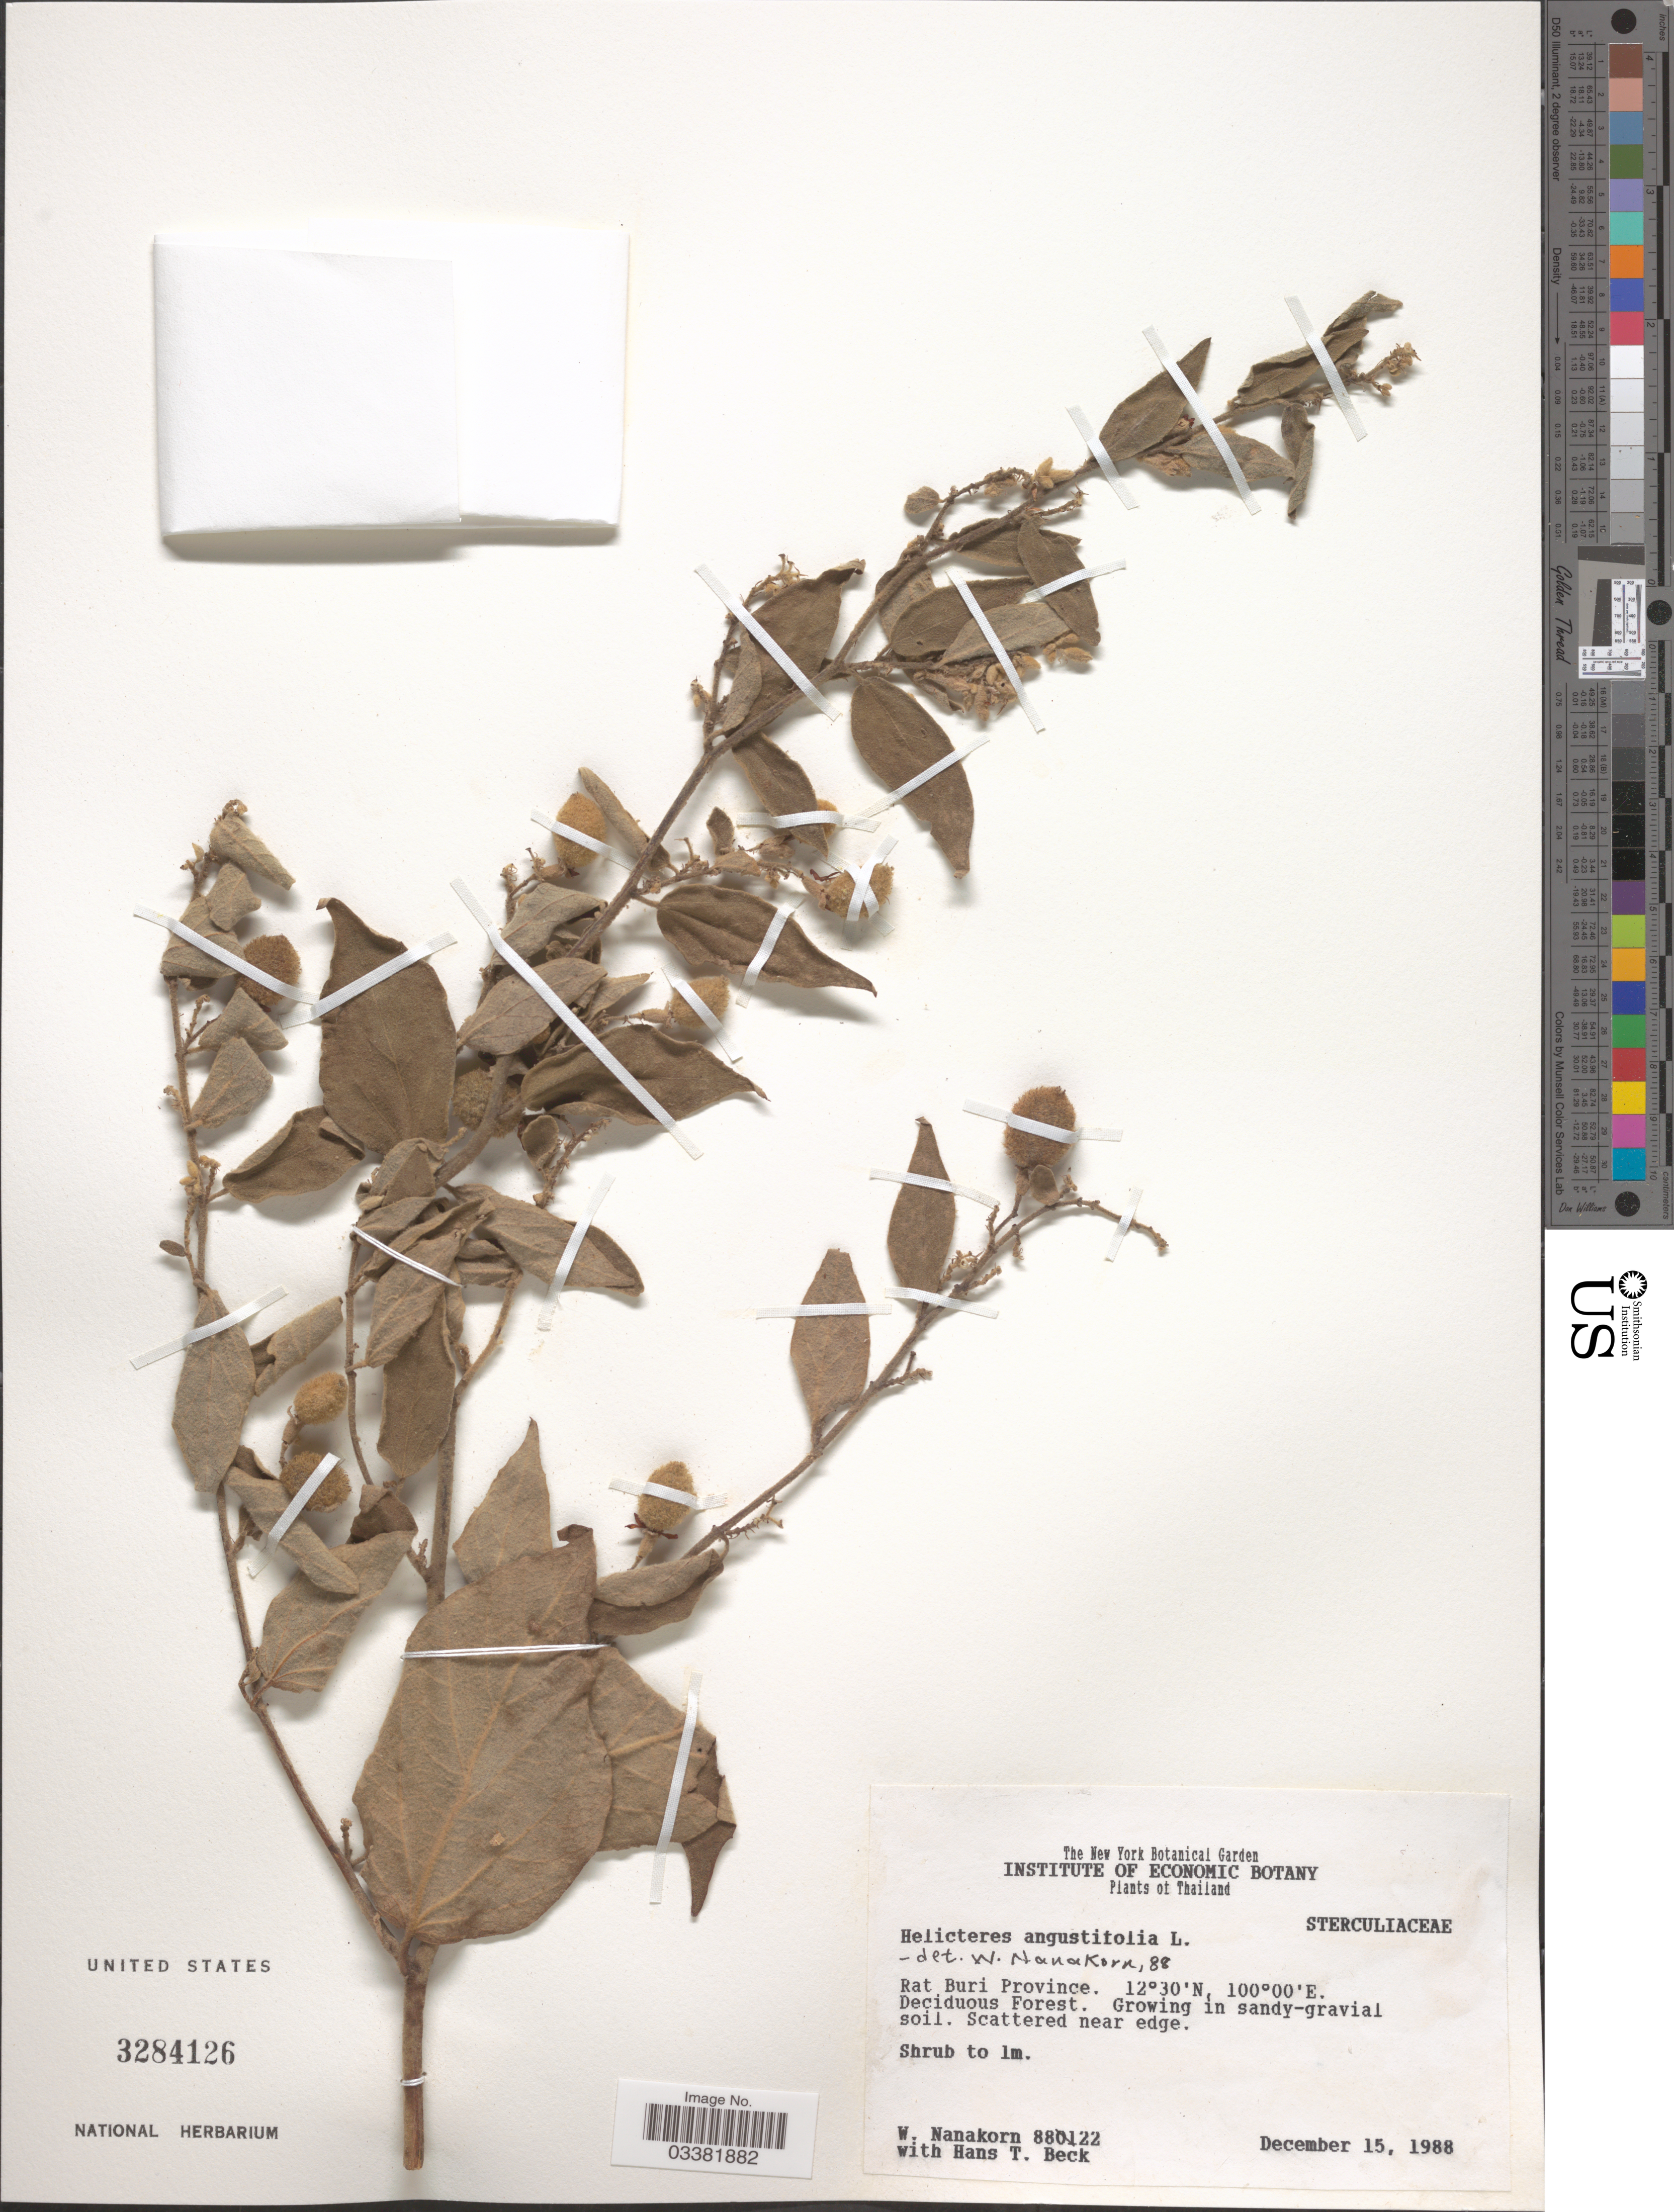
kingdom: Plantae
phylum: Tracheophyta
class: Magnoliopsida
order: Malvales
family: Malvaceae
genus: Helicteres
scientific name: Helicteres angustifolia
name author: L.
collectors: W. Nanakorn & H. T. Beck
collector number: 880122*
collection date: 1988-12-15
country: Thailand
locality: Rat Buri Province.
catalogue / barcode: US 3284126